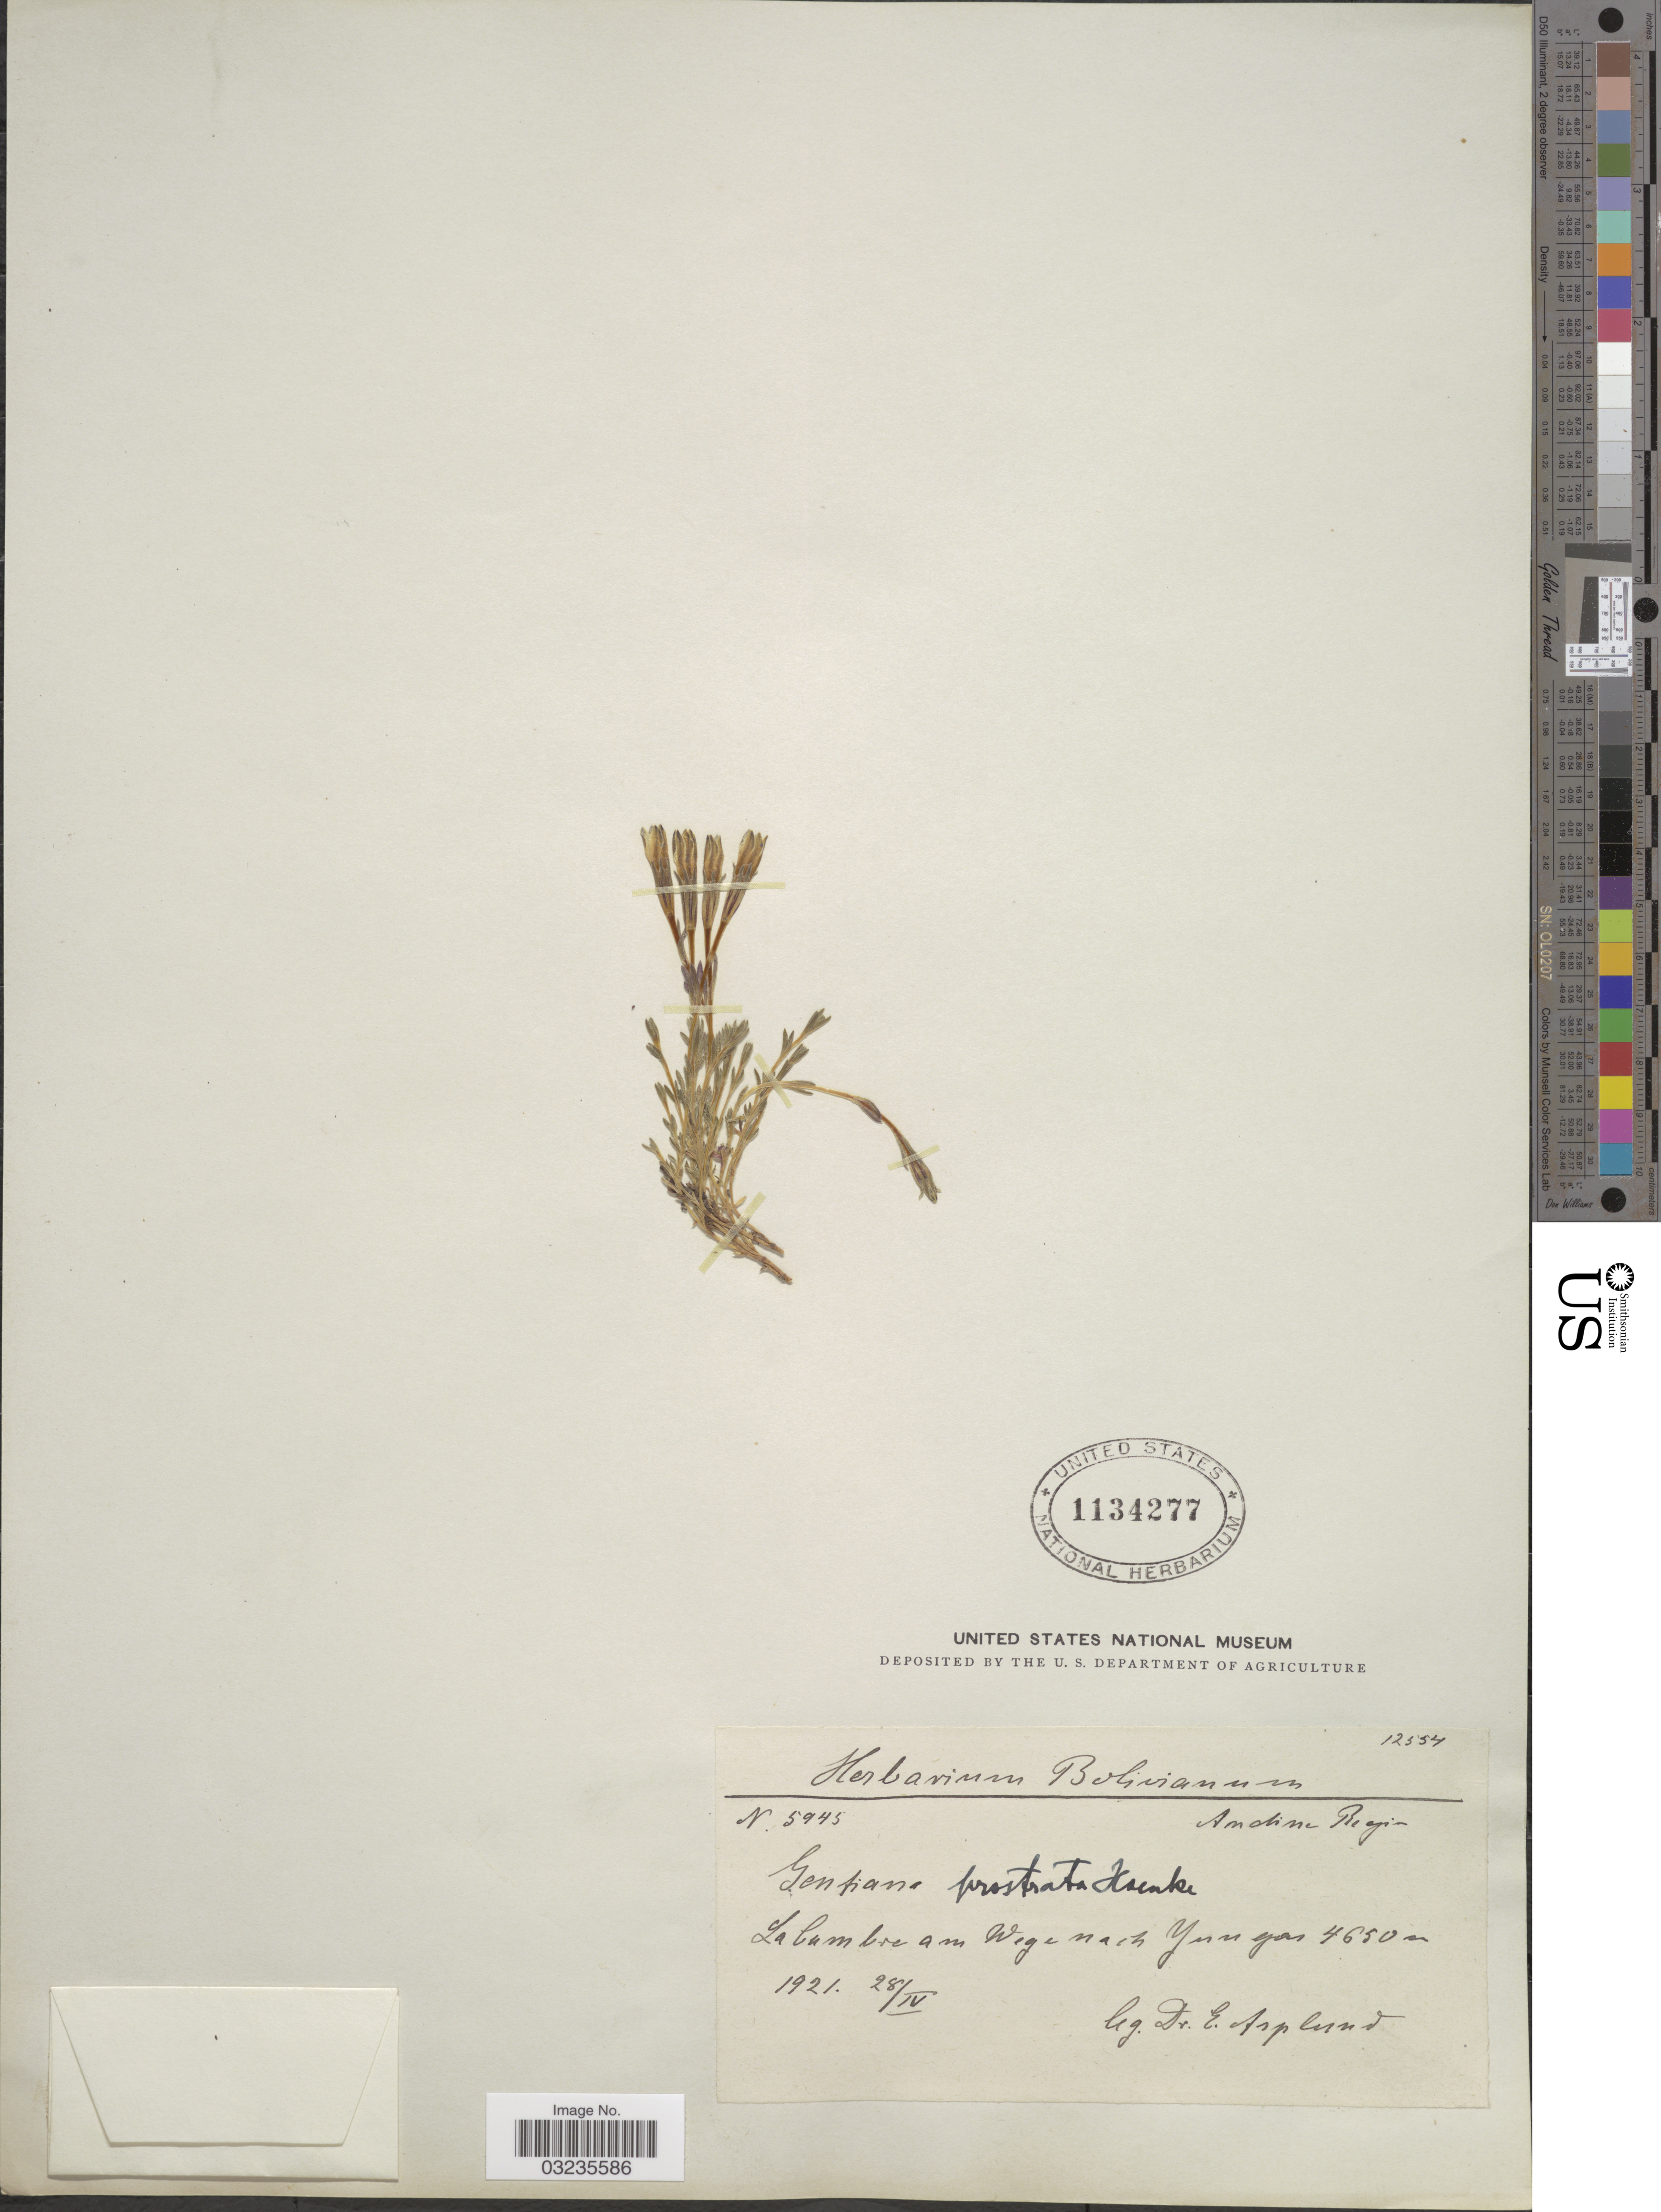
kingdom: Plantae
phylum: Tracheophyta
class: Magnoliopsida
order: Gentianales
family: Gentianaceae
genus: Gentiana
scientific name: Gentiana sedifolia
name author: Kunth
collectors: E. Asplund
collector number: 5945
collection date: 1921-04-28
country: Bolivia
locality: La Cumbre am Wege nach Yungas. Andine Region.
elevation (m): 4650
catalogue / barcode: US 1134277